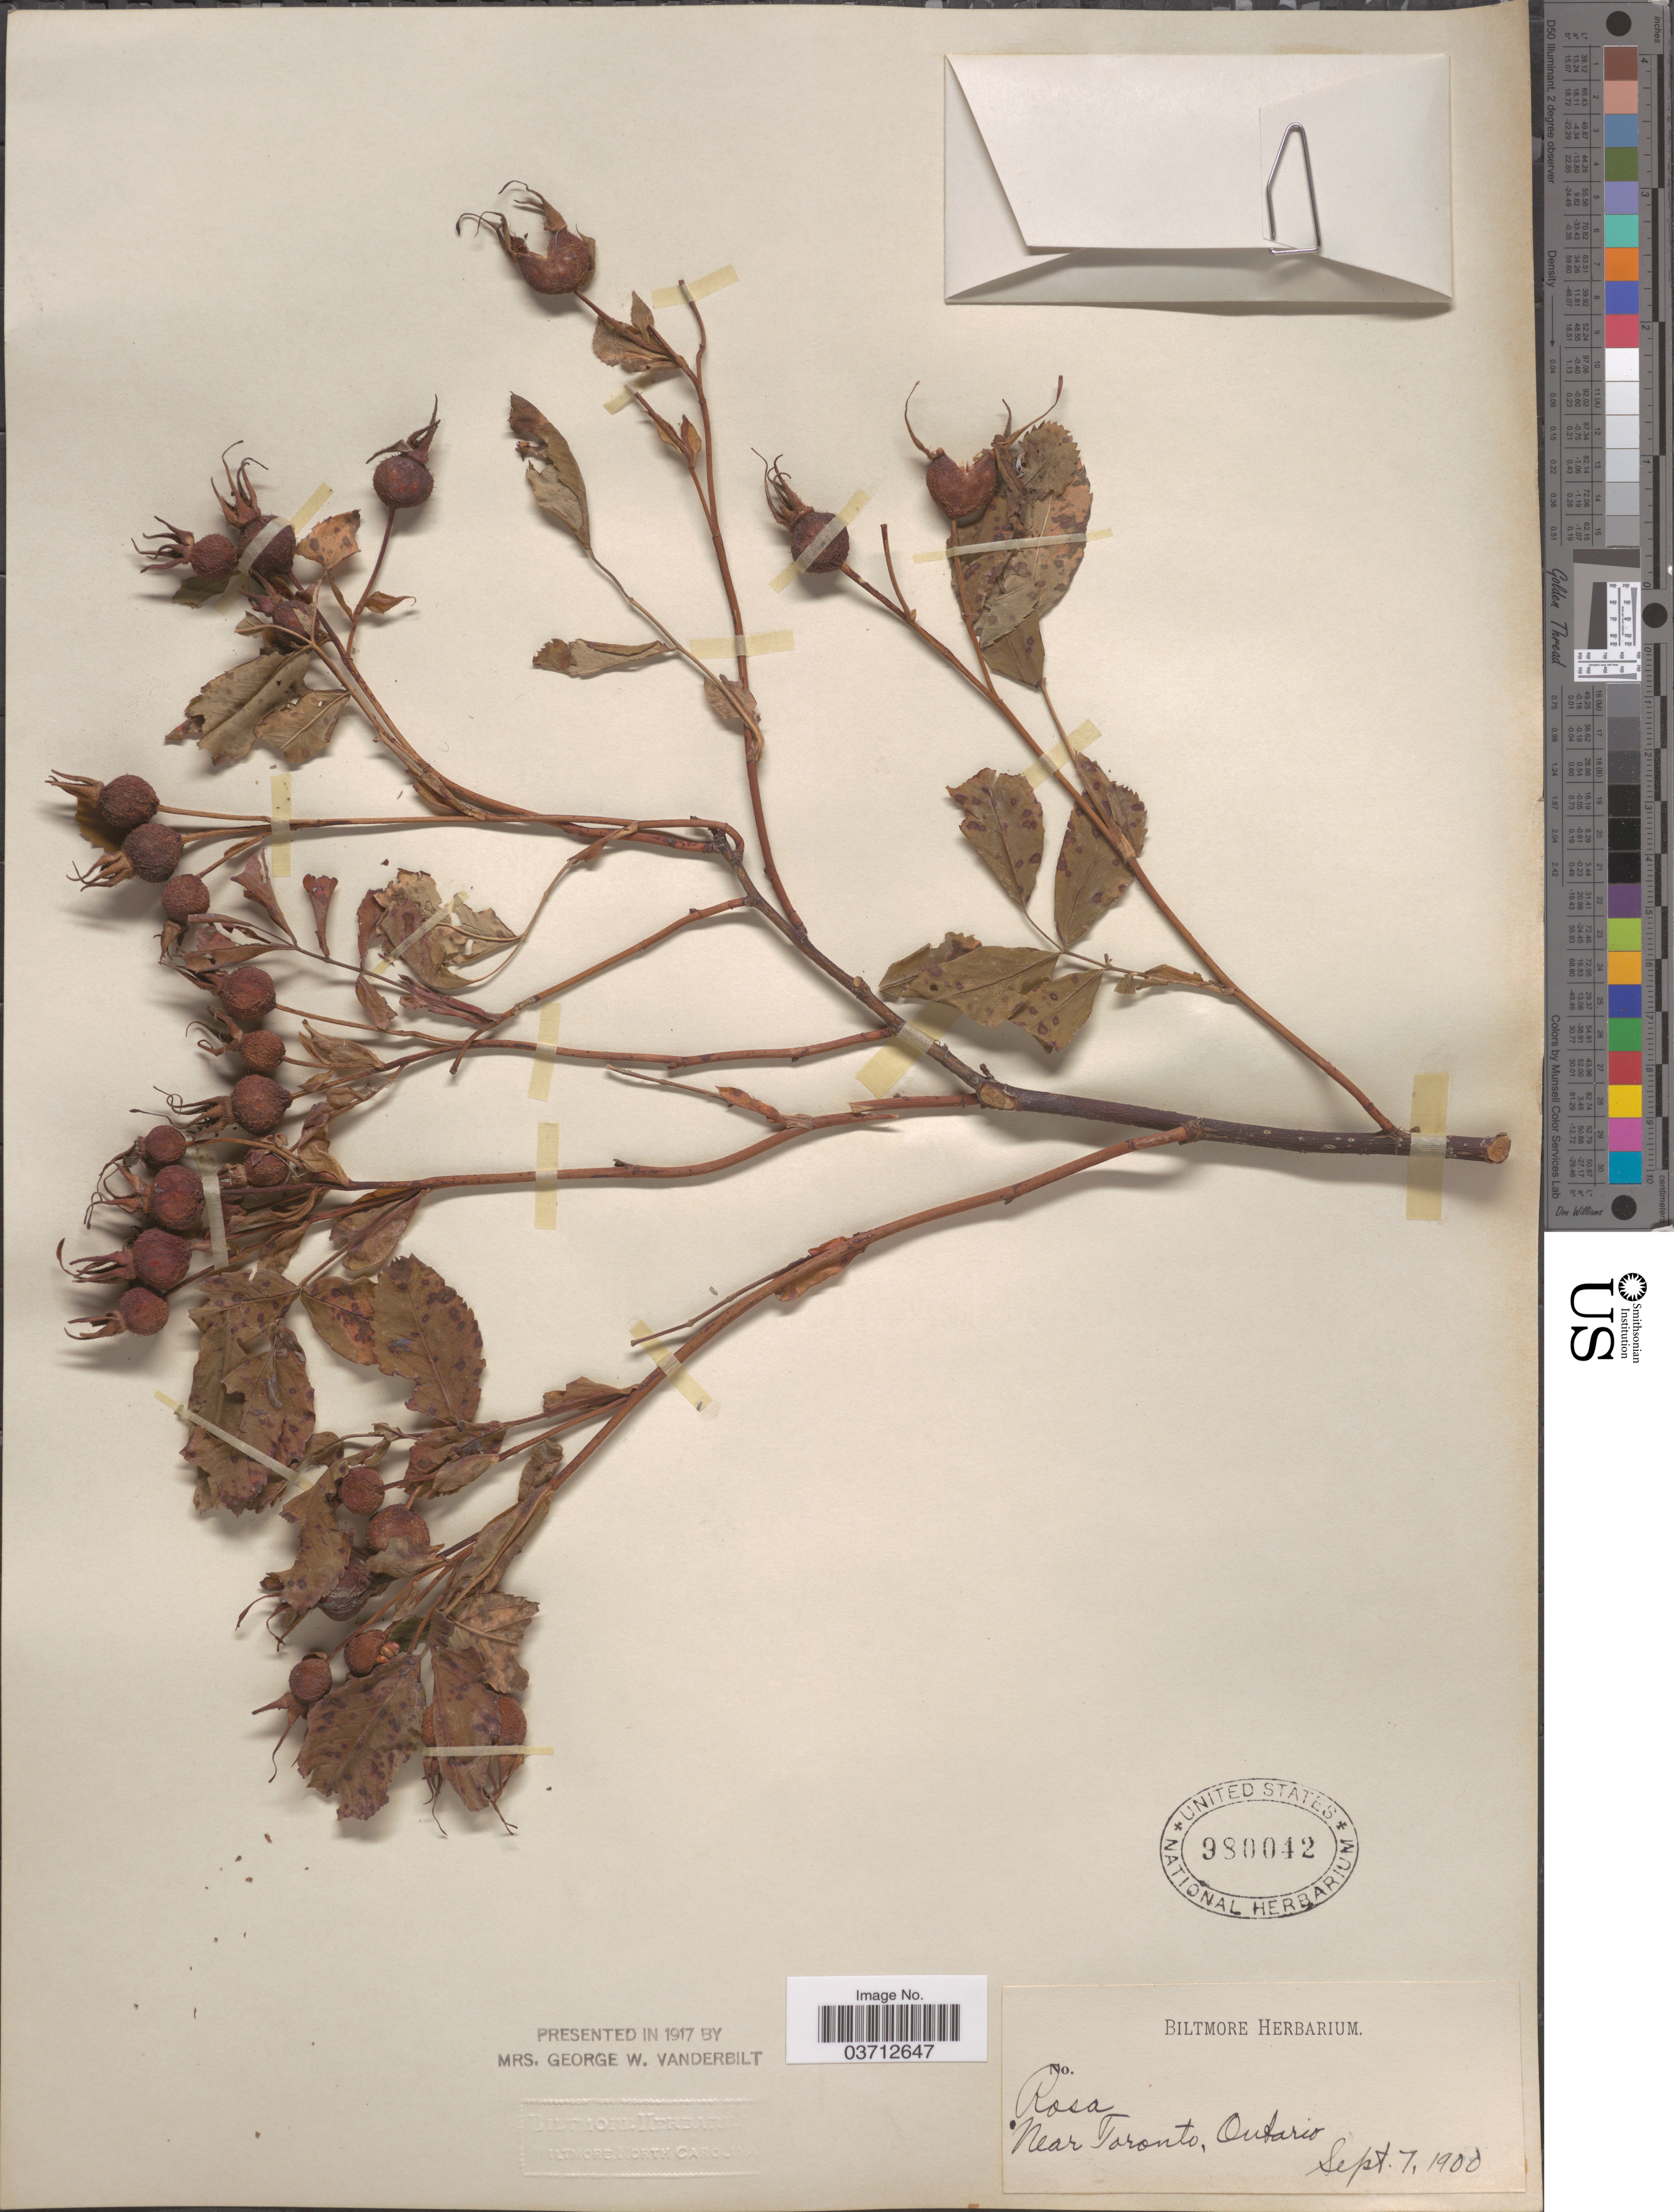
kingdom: Plantae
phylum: Tracheophyta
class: Magnoliopsida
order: Rosales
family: Rosaceae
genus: Rosa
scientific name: Rosa sp.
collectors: ex herb. Biltmore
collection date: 1900-09-07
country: Canada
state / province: Ontario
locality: Near Toronto.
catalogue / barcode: US 980042